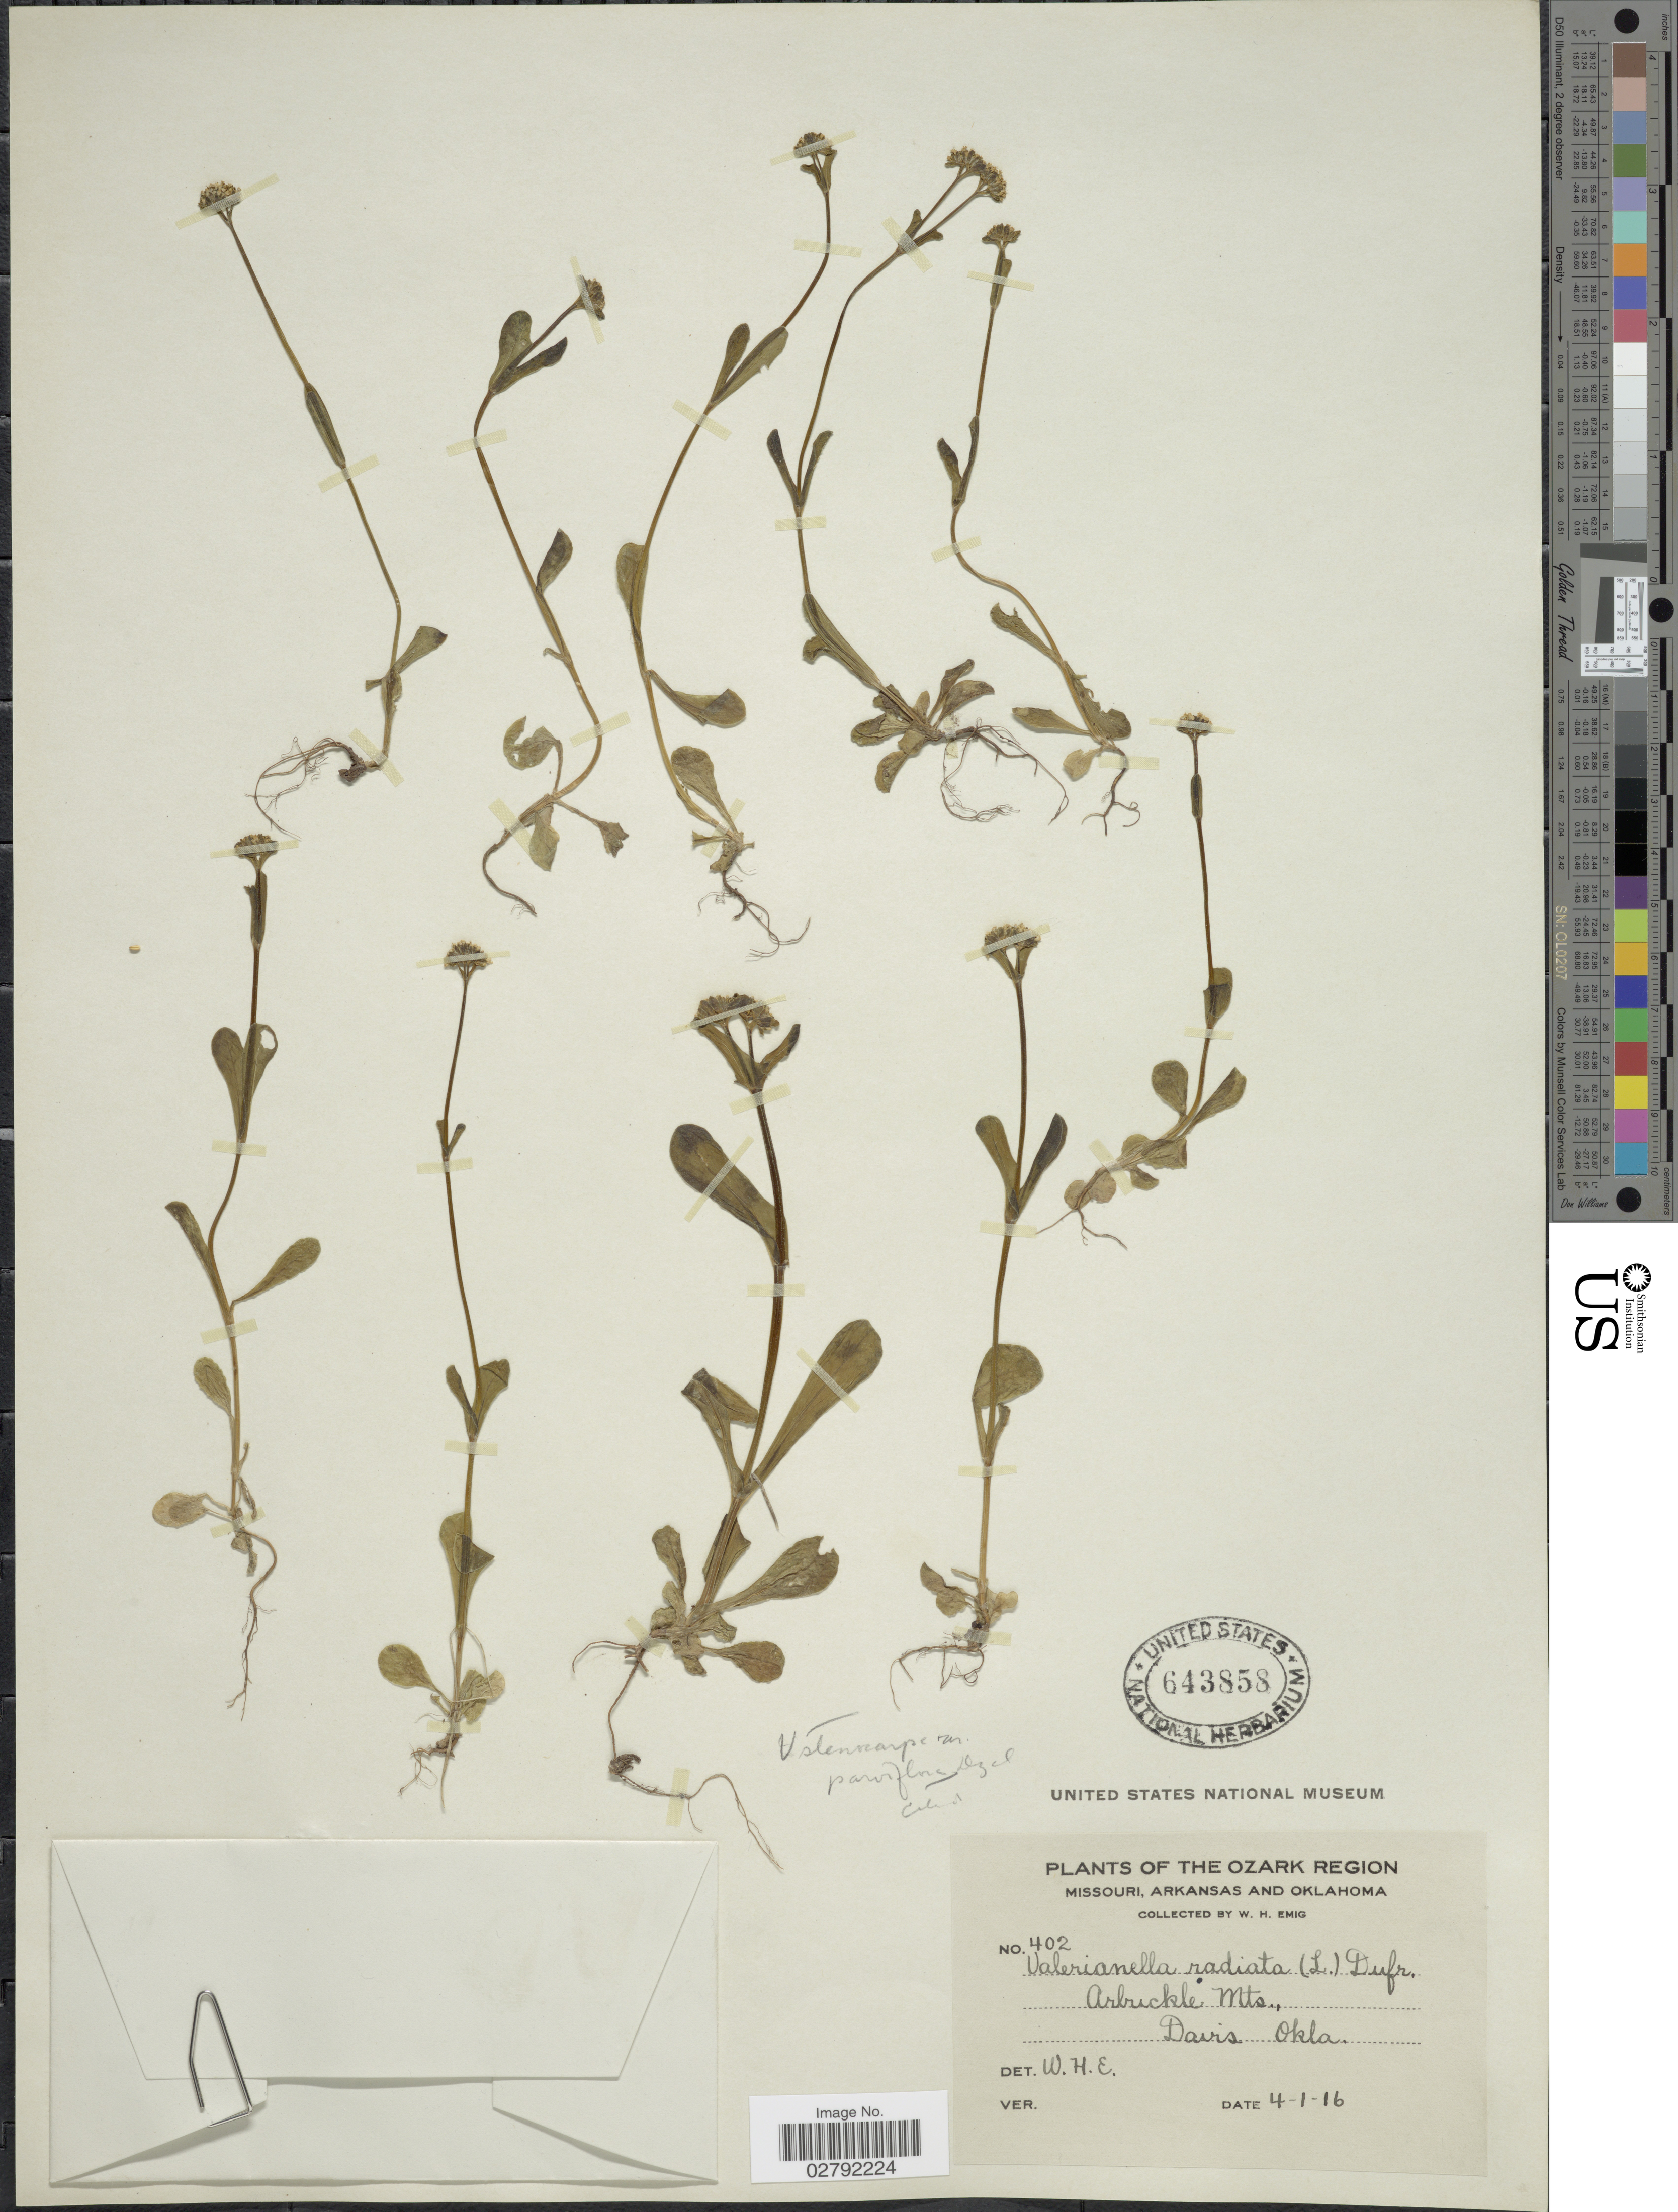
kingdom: Plantae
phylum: Tracheophyta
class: Magnoliopsida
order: Dipsacales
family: Caprifoliaceae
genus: Valerianella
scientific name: Valerianella stenocarpa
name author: (Engelm. ex A. Gray) Krok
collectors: W. H. Emig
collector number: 402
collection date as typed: Transcribed d/m/y: 1/4/16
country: United States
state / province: Oklahoma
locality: The Ozark Region. Arbuckle Mts., Davis.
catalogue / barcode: US 643858